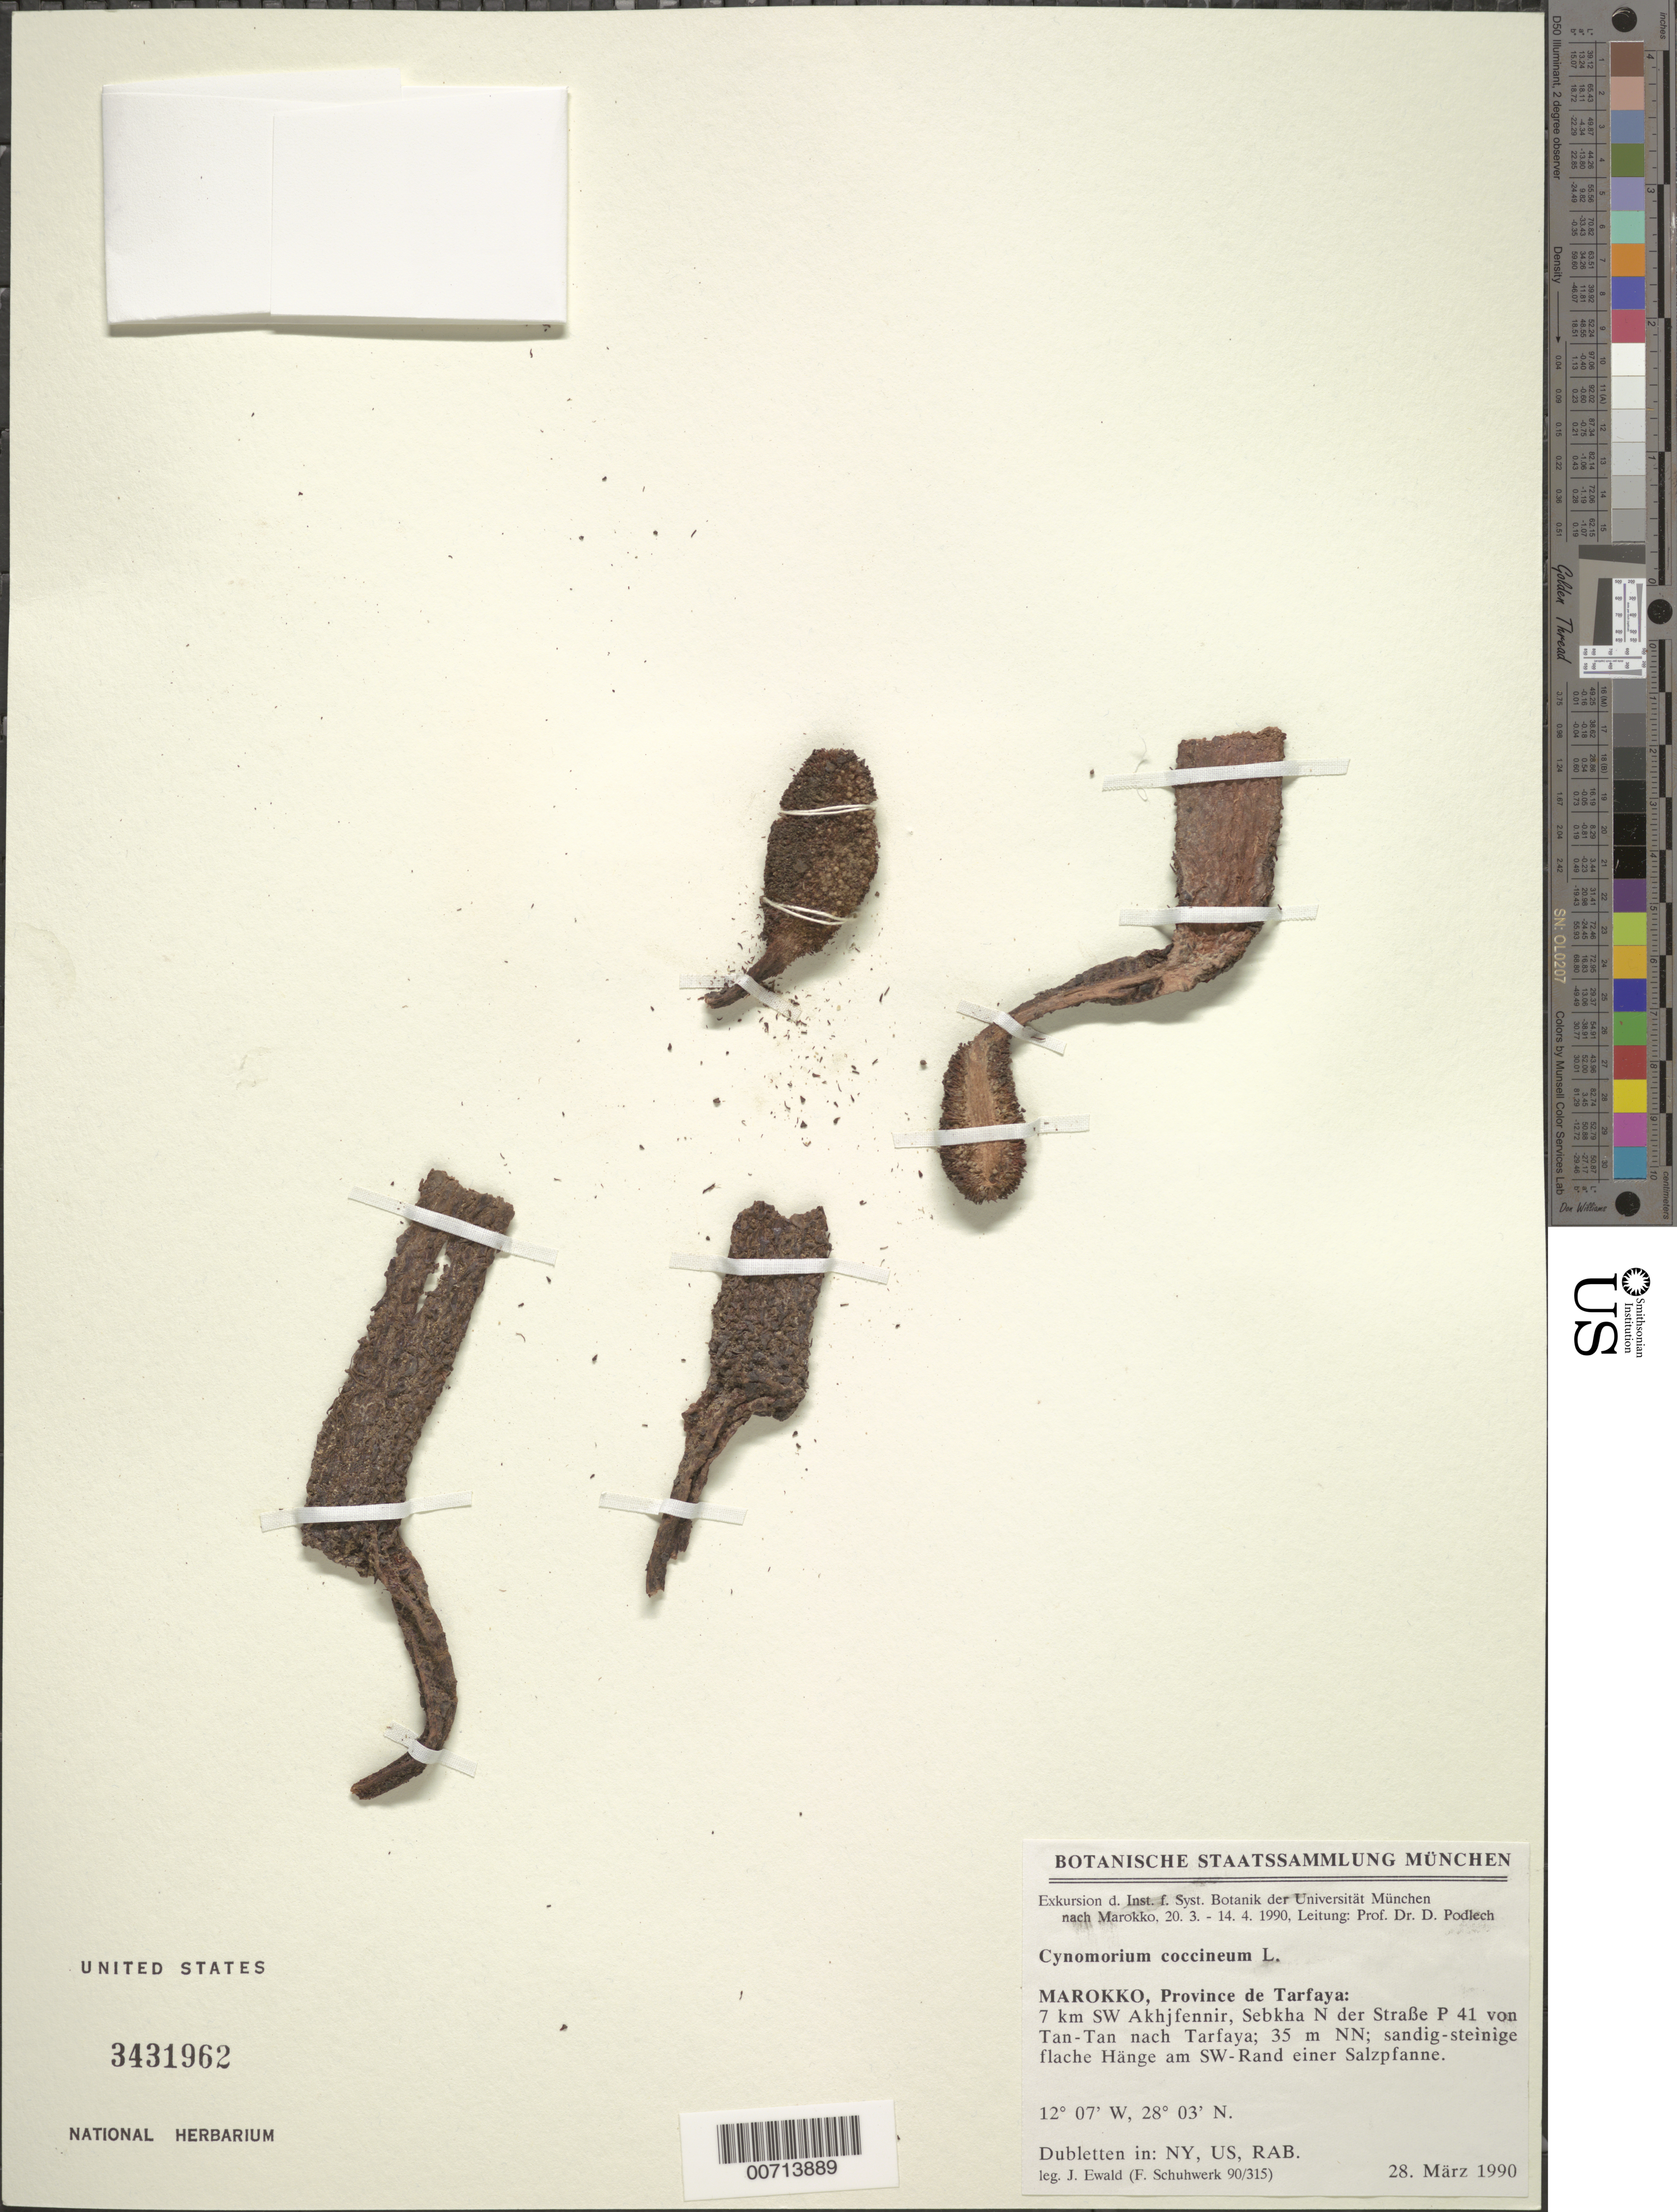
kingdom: Plantae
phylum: Tracheophyta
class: Magnoliopsida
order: Saxifragales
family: Cynomoriaceae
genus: Cynomorium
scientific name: Cynomorium coccineum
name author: L.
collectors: J. Ewald & Schuhwerk, F.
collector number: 90/315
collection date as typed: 28 Mar 1990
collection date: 1990-03-28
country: Morocco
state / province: Laâyoune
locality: Tarfaya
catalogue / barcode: US 3431962